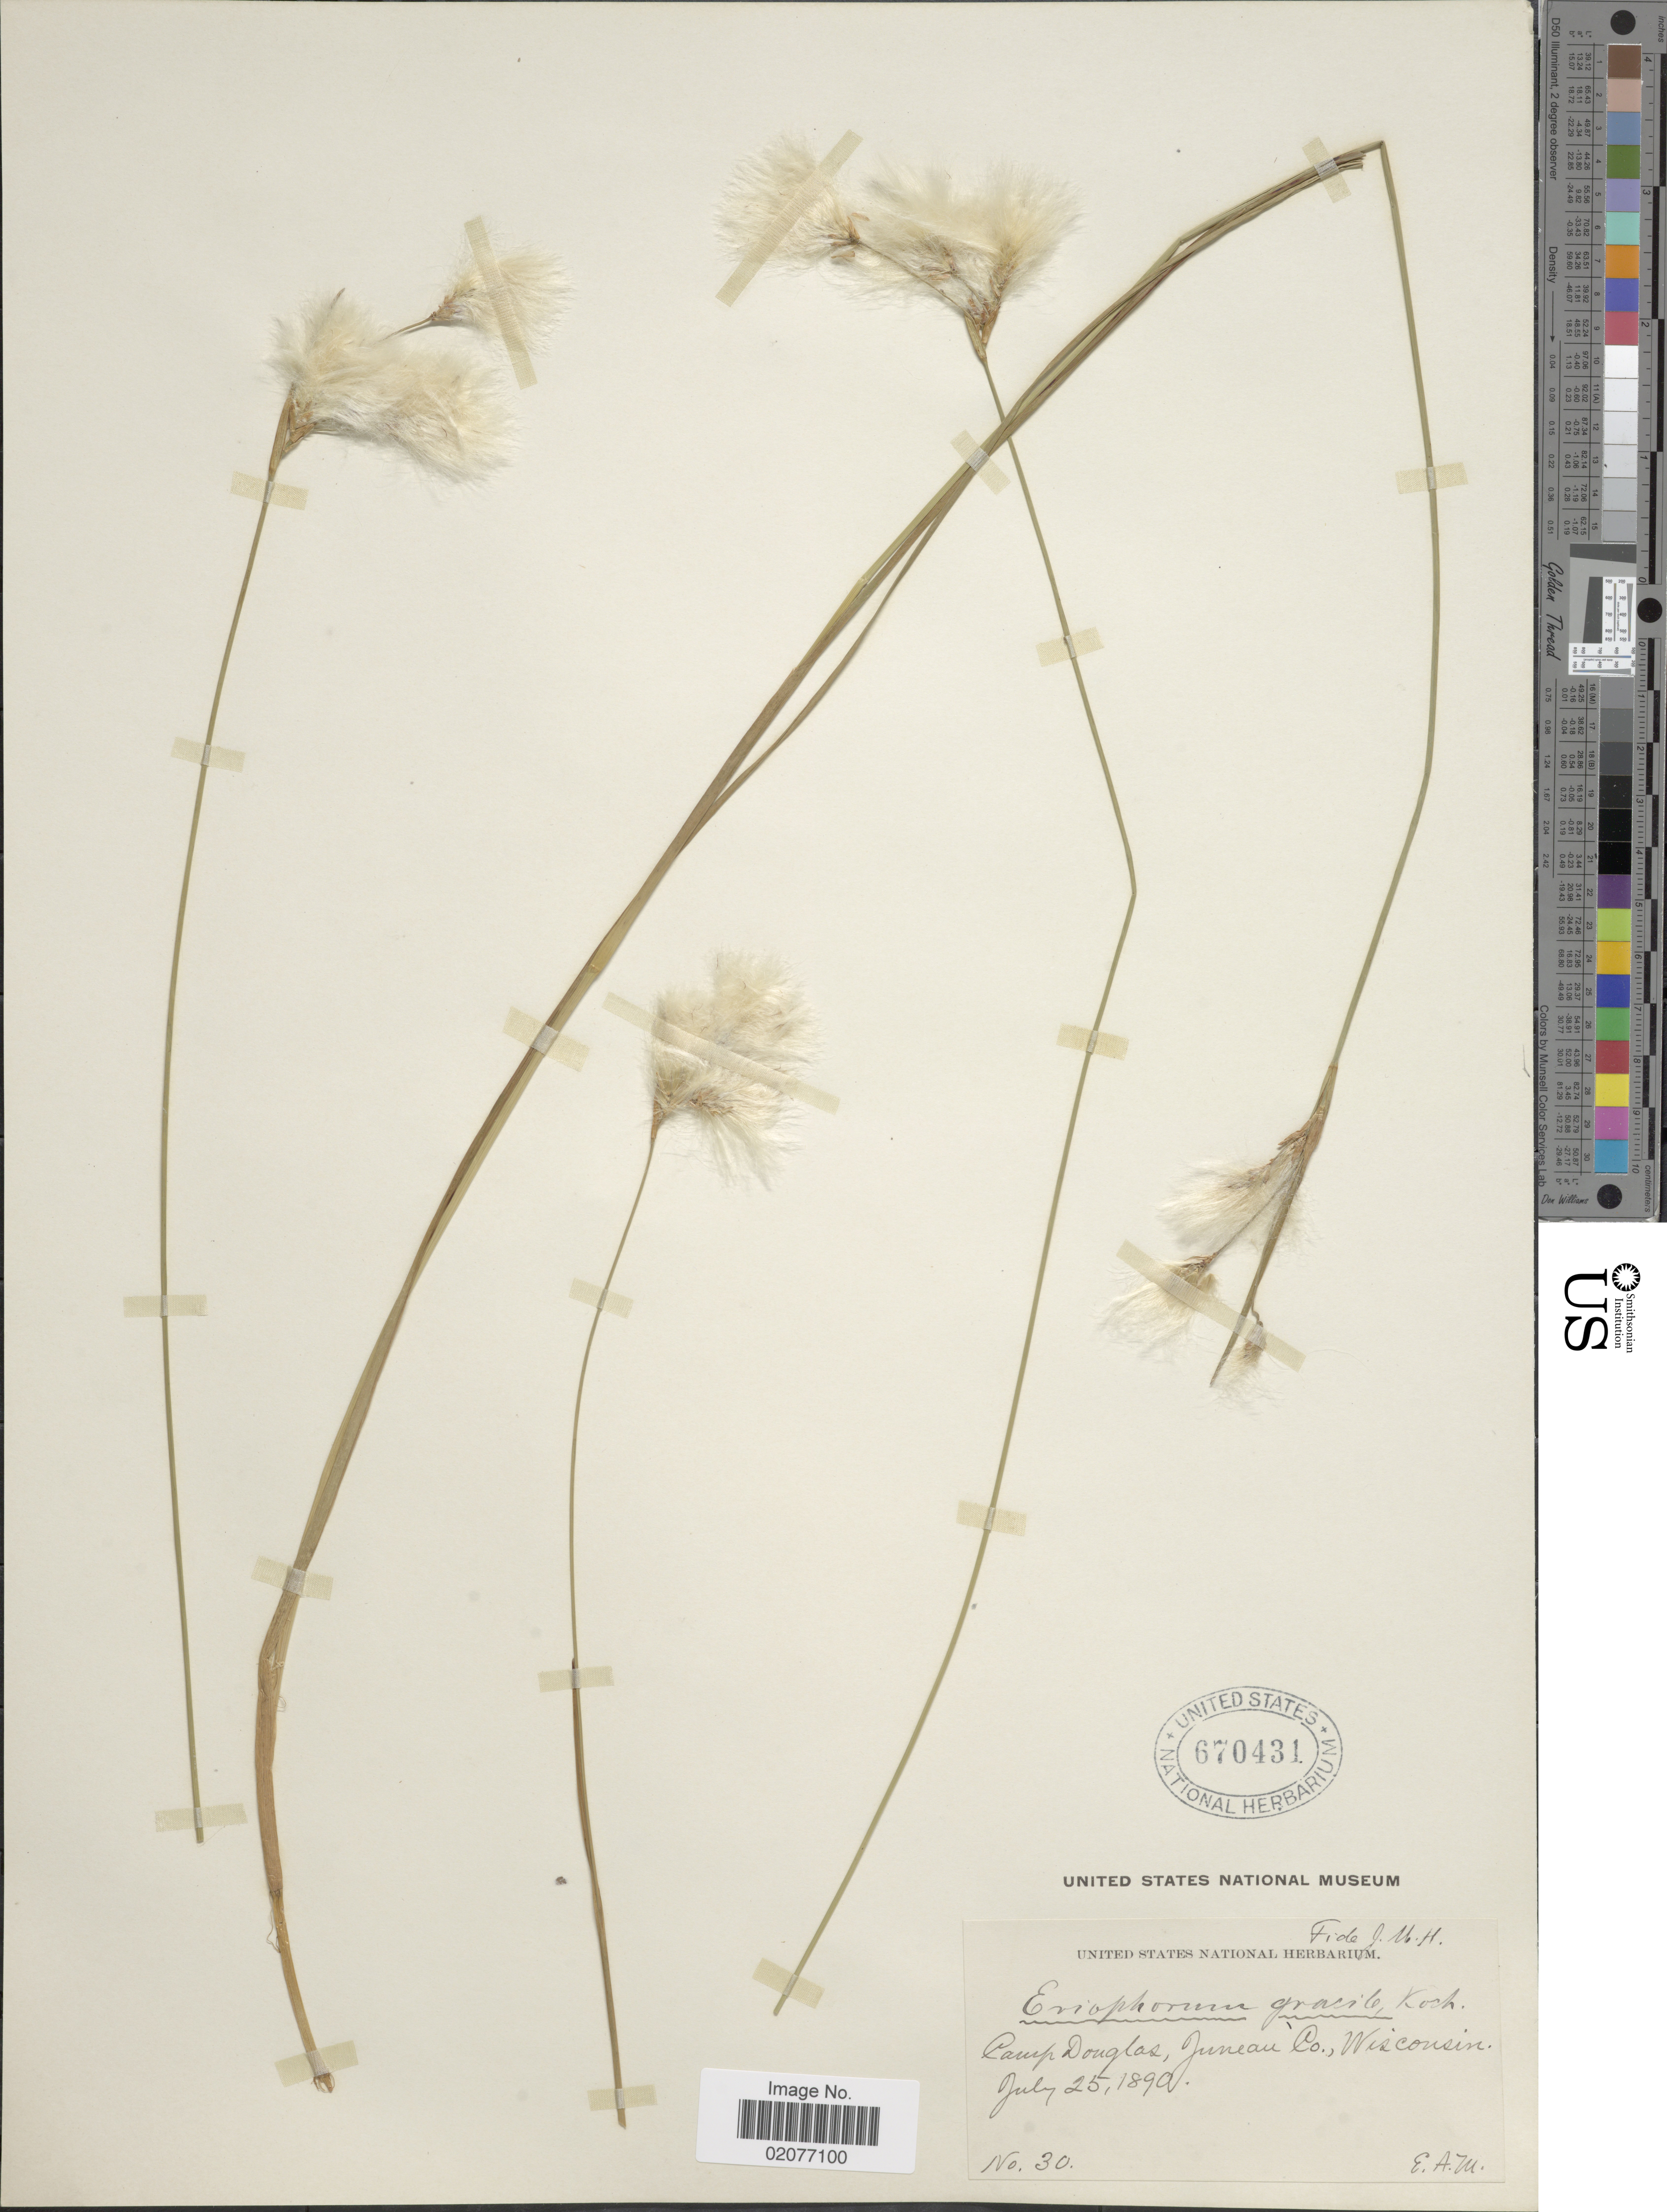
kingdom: Plantae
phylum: Tracheophyta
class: Liliopsida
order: Poales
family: Cyperaceae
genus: Eriophorum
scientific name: Eriophorum gracile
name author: W.D.J. Koch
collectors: E. A. M.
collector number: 30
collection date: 1890-07-25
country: United States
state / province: Wisconsin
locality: Camp Douglas, Juneau Co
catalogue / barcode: US 670431